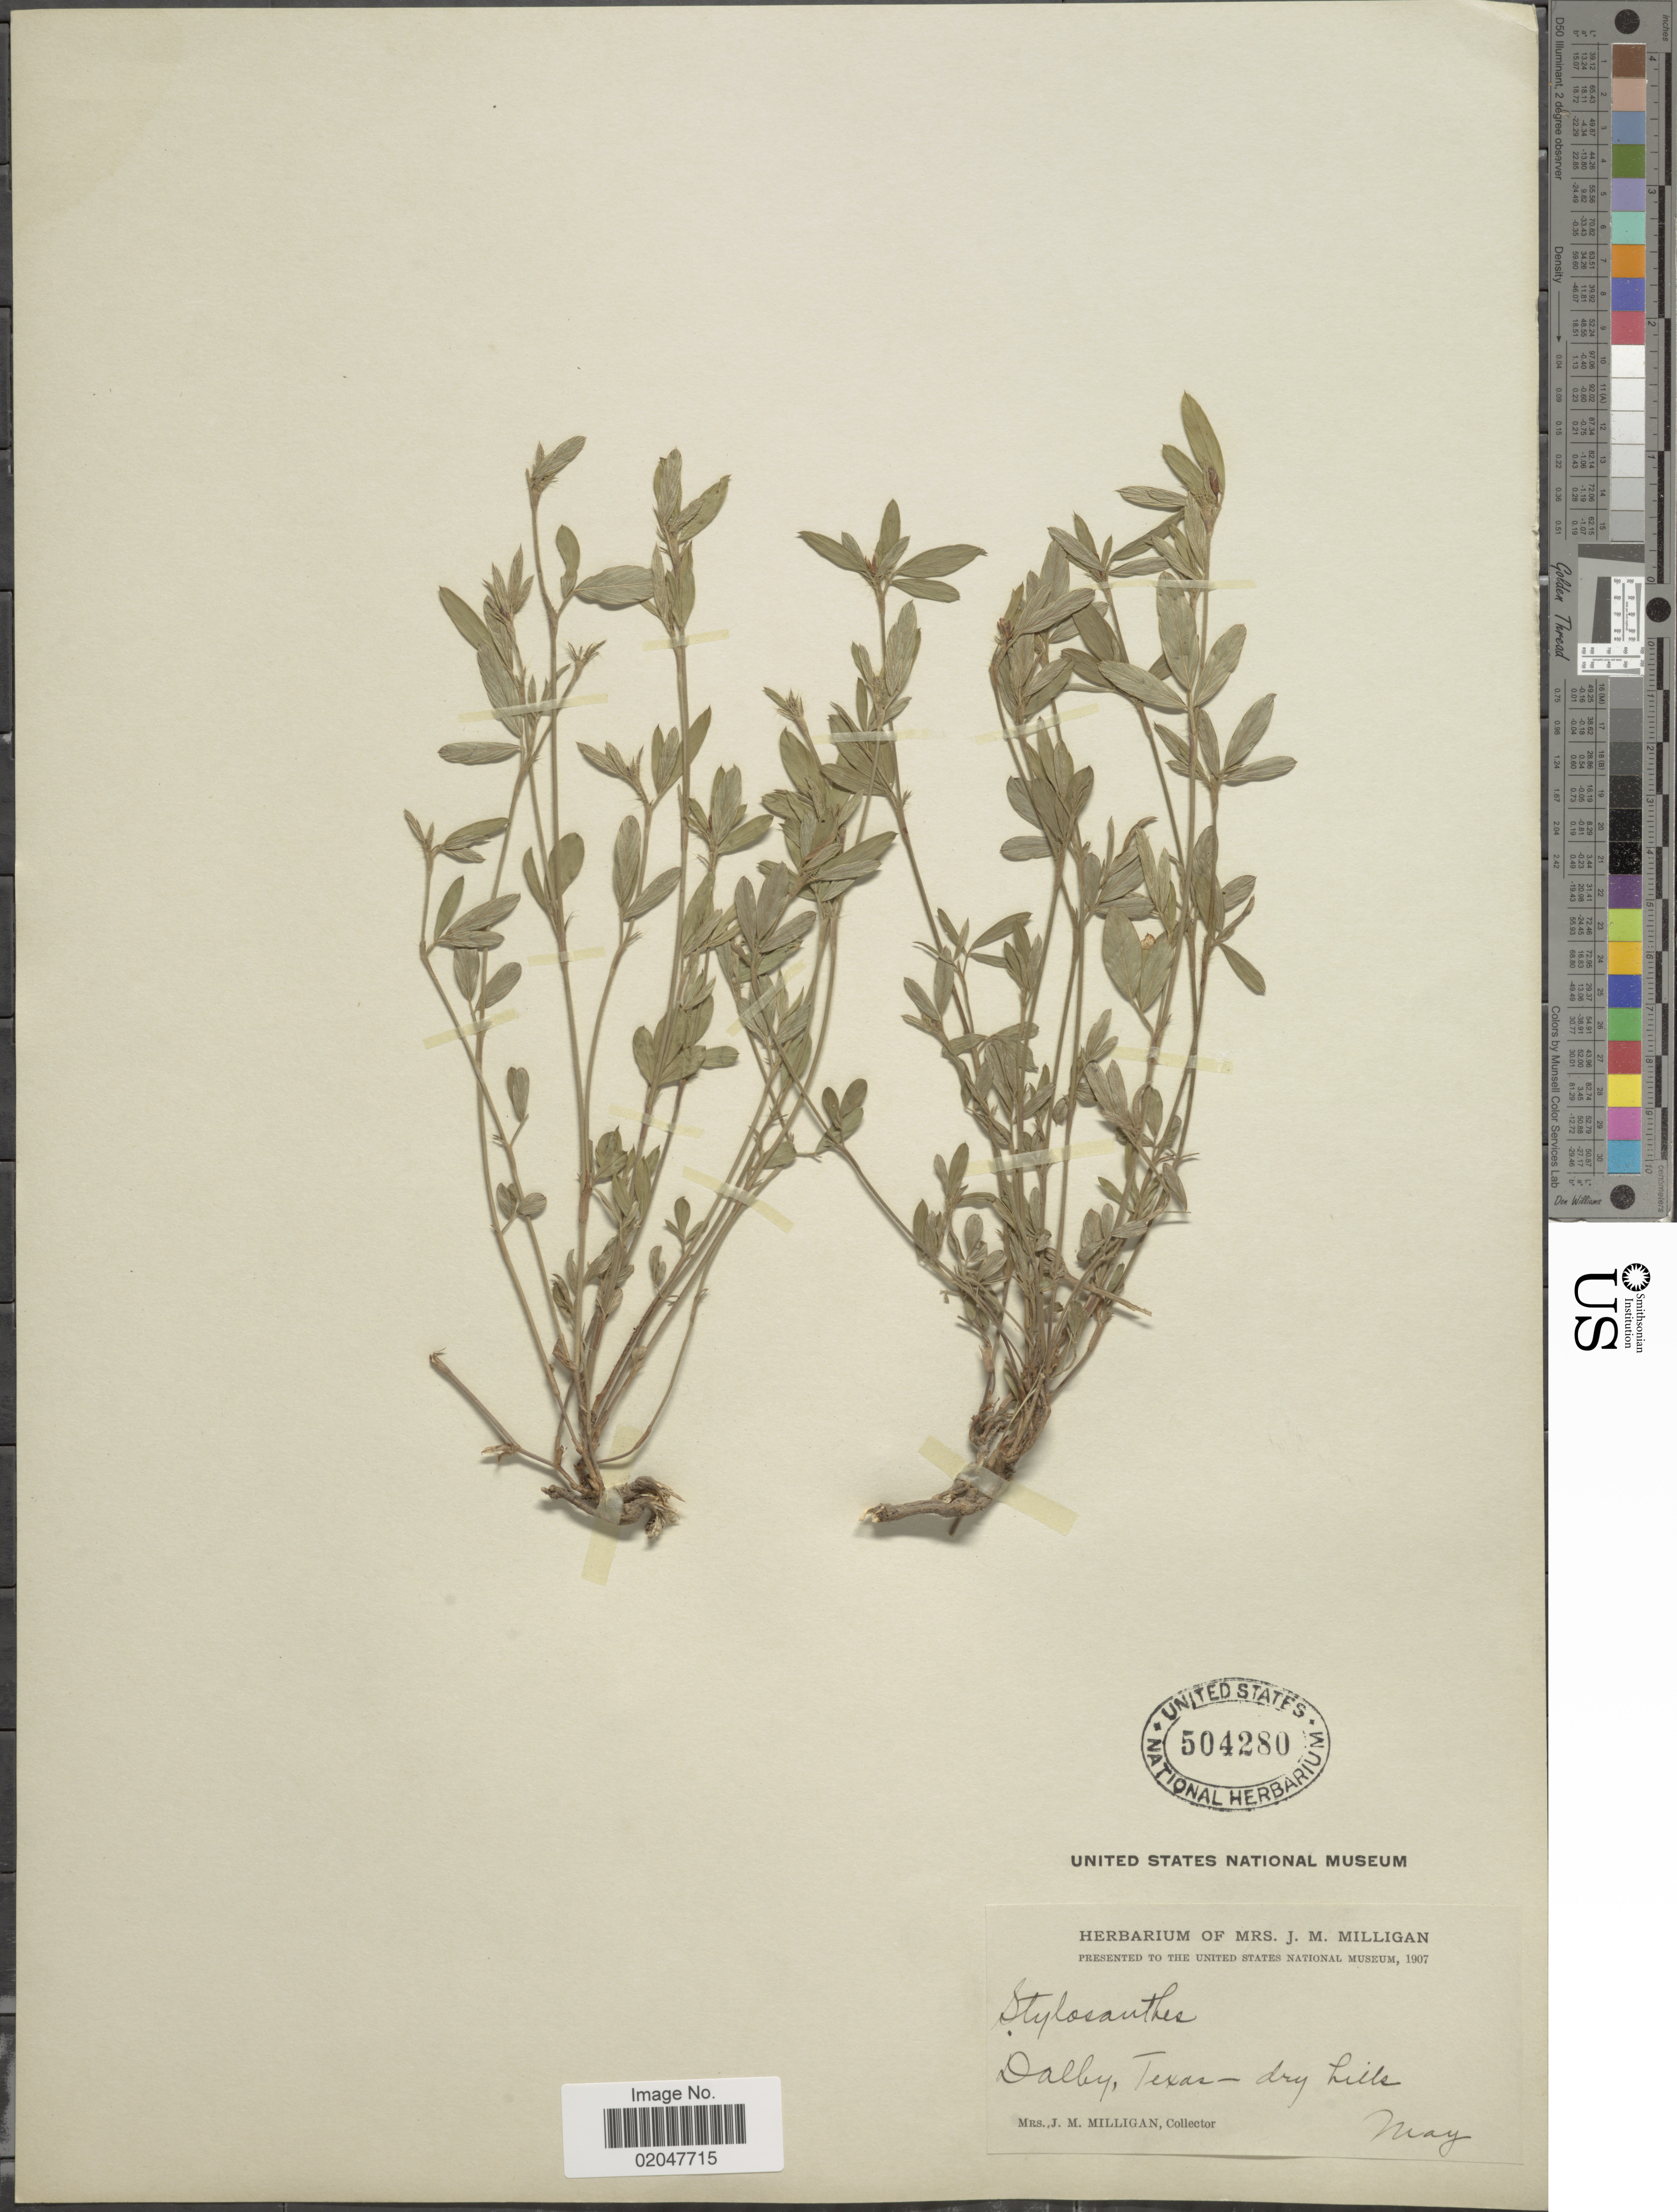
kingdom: Plantae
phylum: Tracheophyta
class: Magnoliopsida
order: Fabales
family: Fabaceae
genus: Stylosanthes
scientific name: Stylosanthes biflora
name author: (L.) Britton et al.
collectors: J. Milligan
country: United States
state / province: Texas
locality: Dalby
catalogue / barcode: US 504280